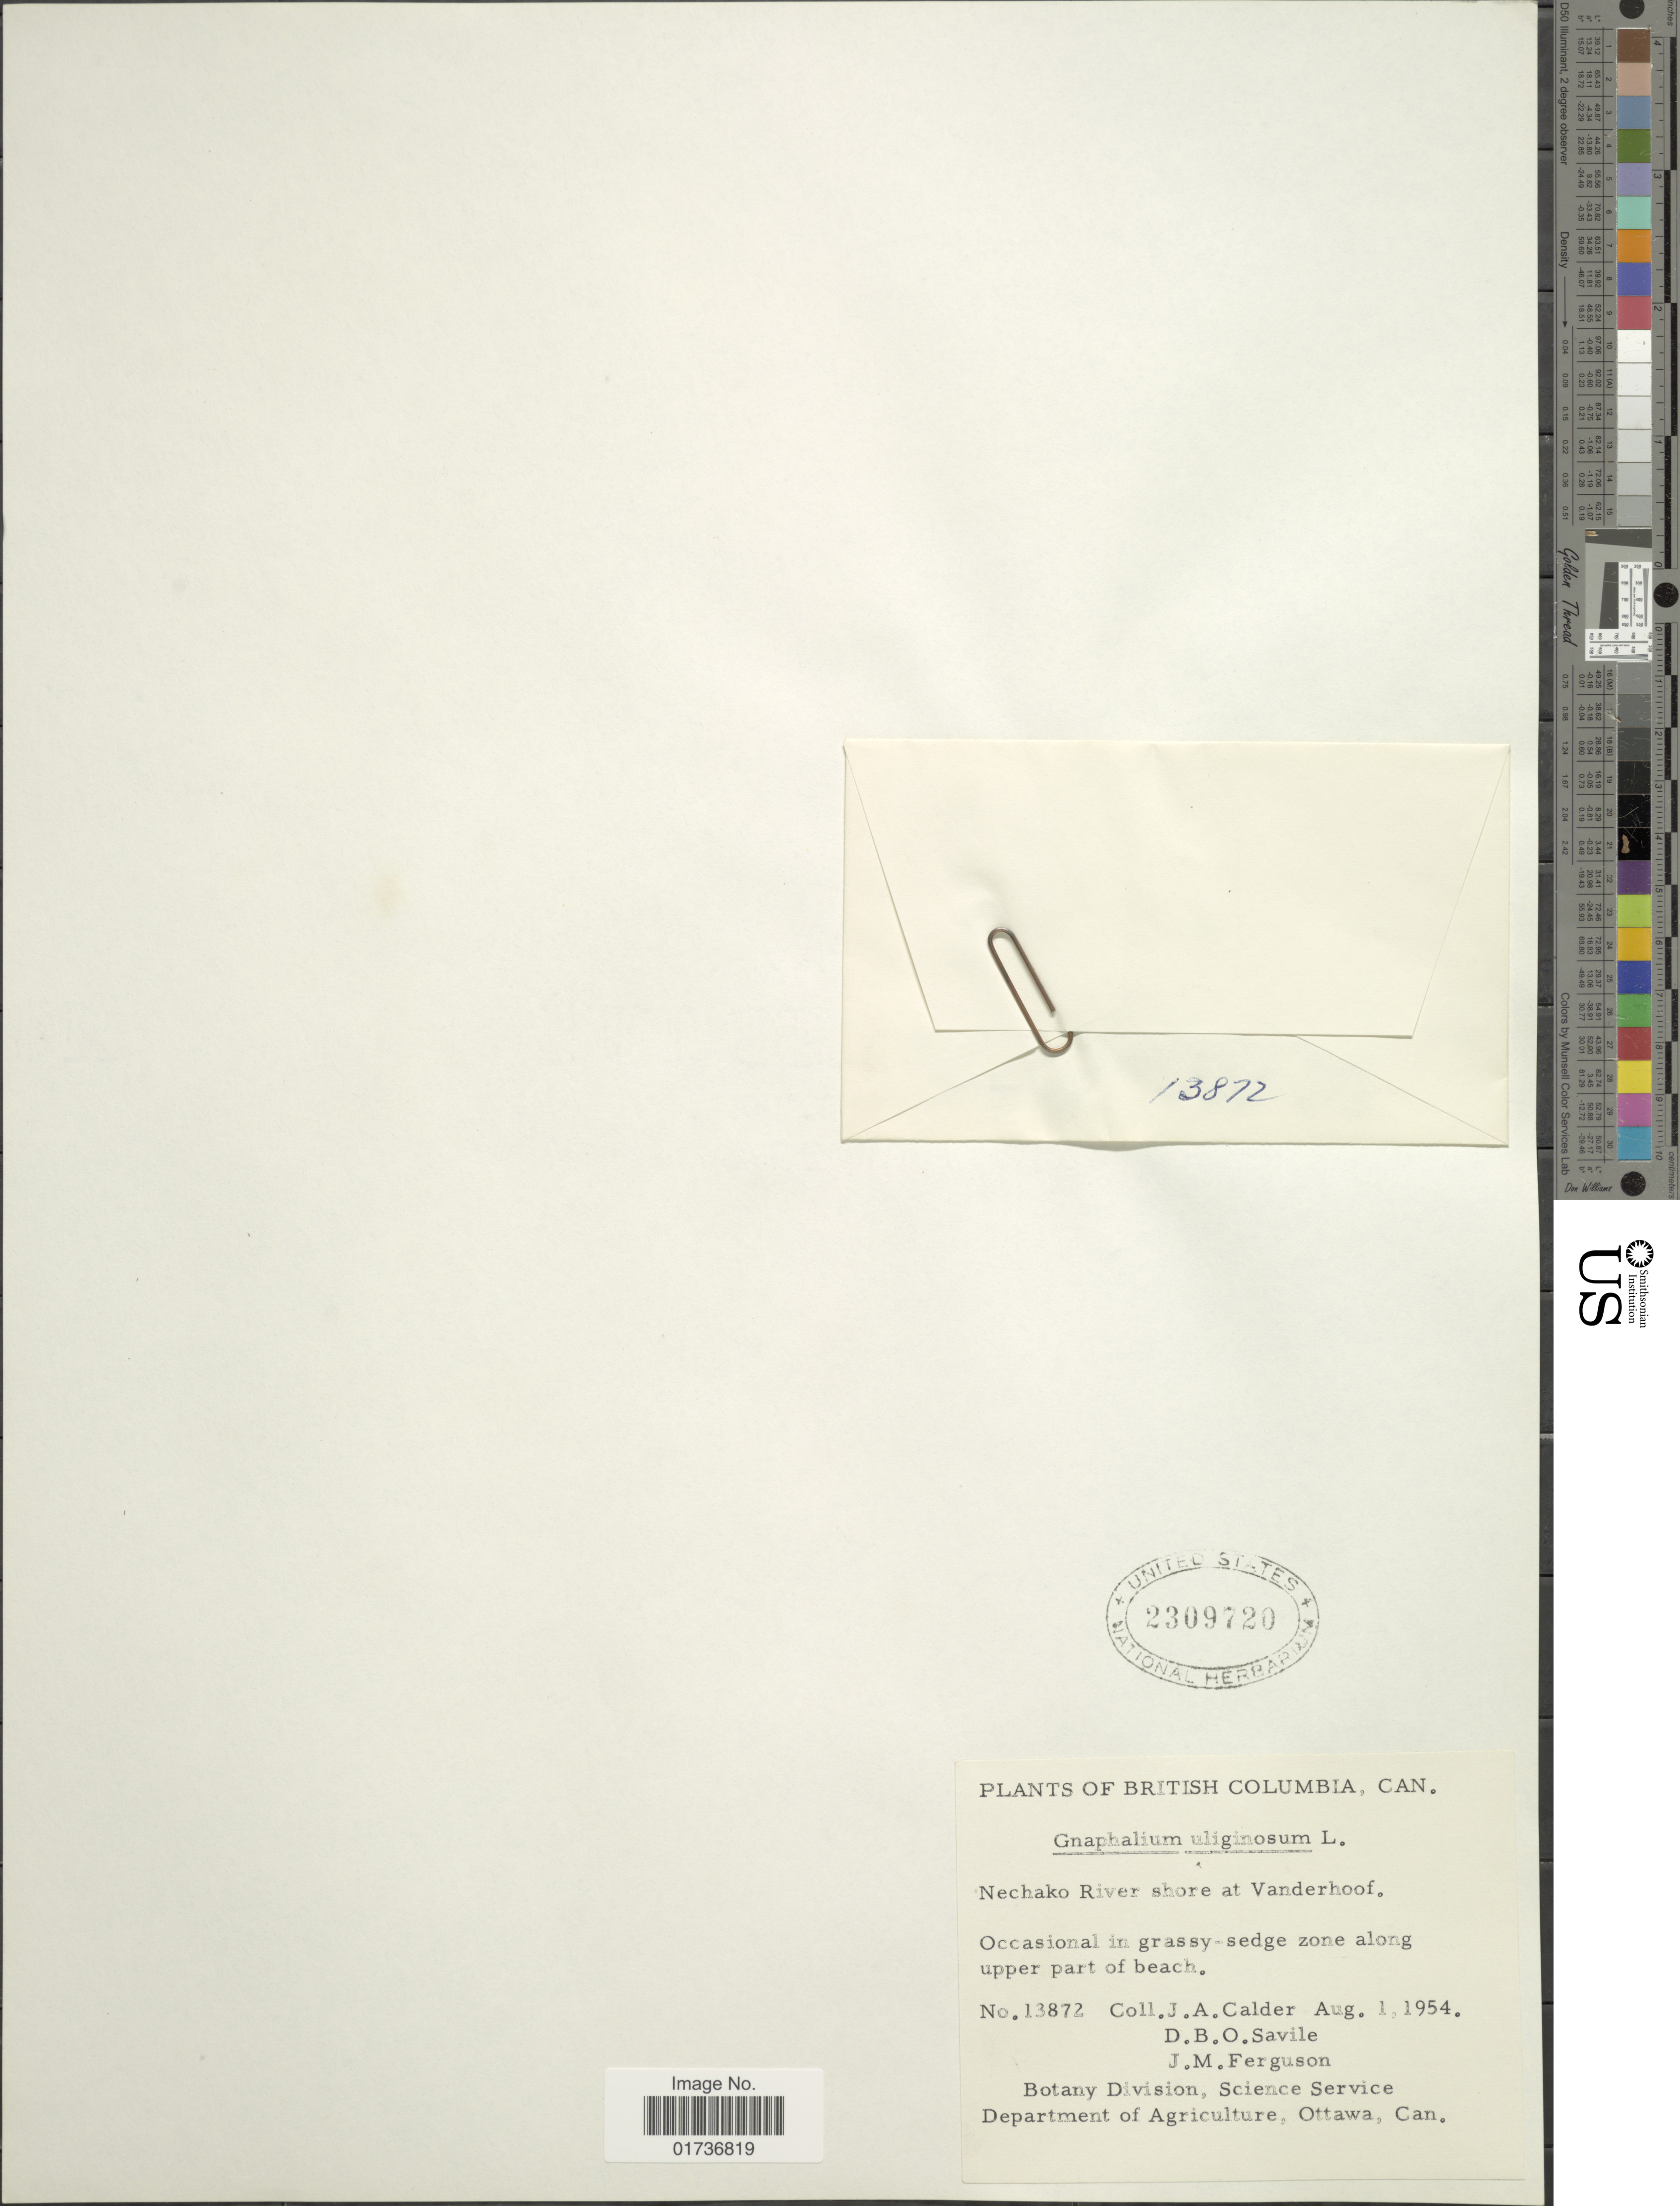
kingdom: Plantae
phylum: Tracheophyta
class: Magnoliopsida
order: Asterales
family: Asteraceae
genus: Gnaphalium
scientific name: Gnaphalium uliginosum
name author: L.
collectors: J. A. Calder, D. Savile & J. M. Ferguson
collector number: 13872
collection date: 1954-08-01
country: Canada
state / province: British Columbia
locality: Nechako River shore at Vanderhoof, Occasional in grass-sedge zone along upper part of beach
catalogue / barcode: US 2309720